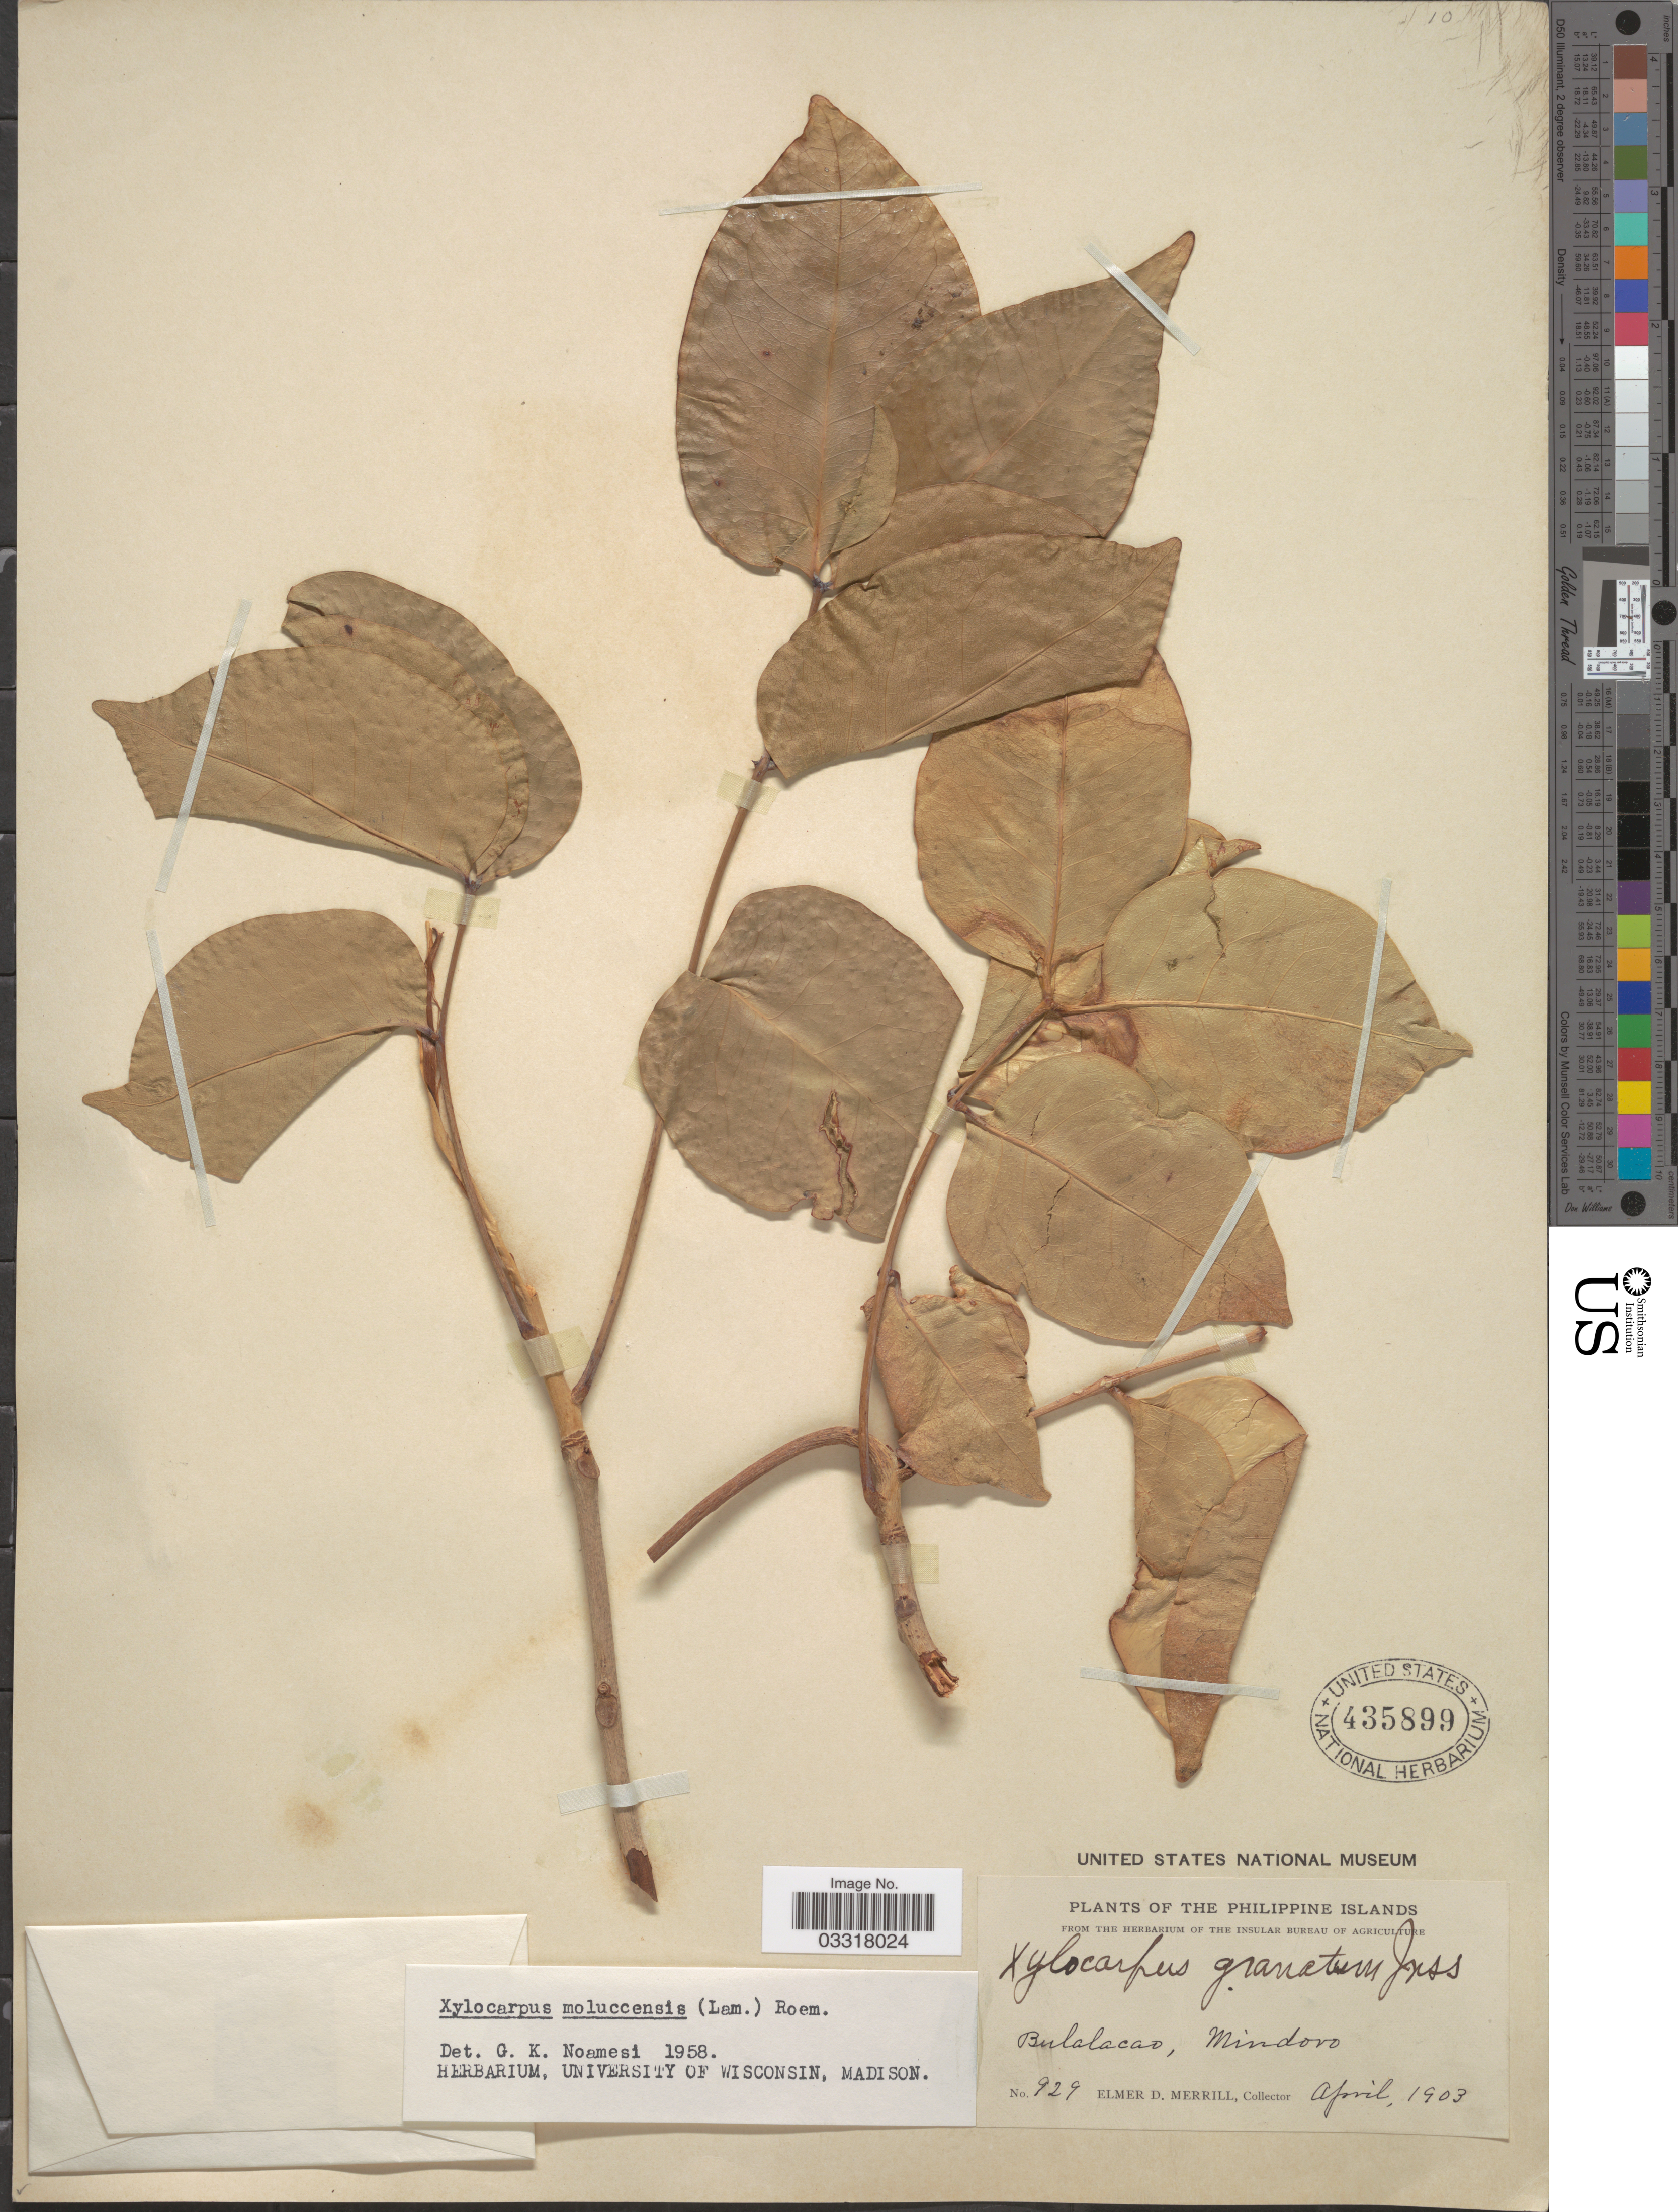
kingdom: Plantae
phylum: Tracheophyta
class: Magnoliopsida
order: Sapindales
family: Meliaceae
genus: Xylocarpus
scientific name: Xylocarpus moluccensis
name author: (Lam.) M. Roem.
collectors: E. D. Merrill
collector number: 929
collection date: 1903-04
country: Philippines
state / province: Mimaropa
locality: Philippine Islands. Bulalacao, Mindoro.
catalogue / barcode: US 435899